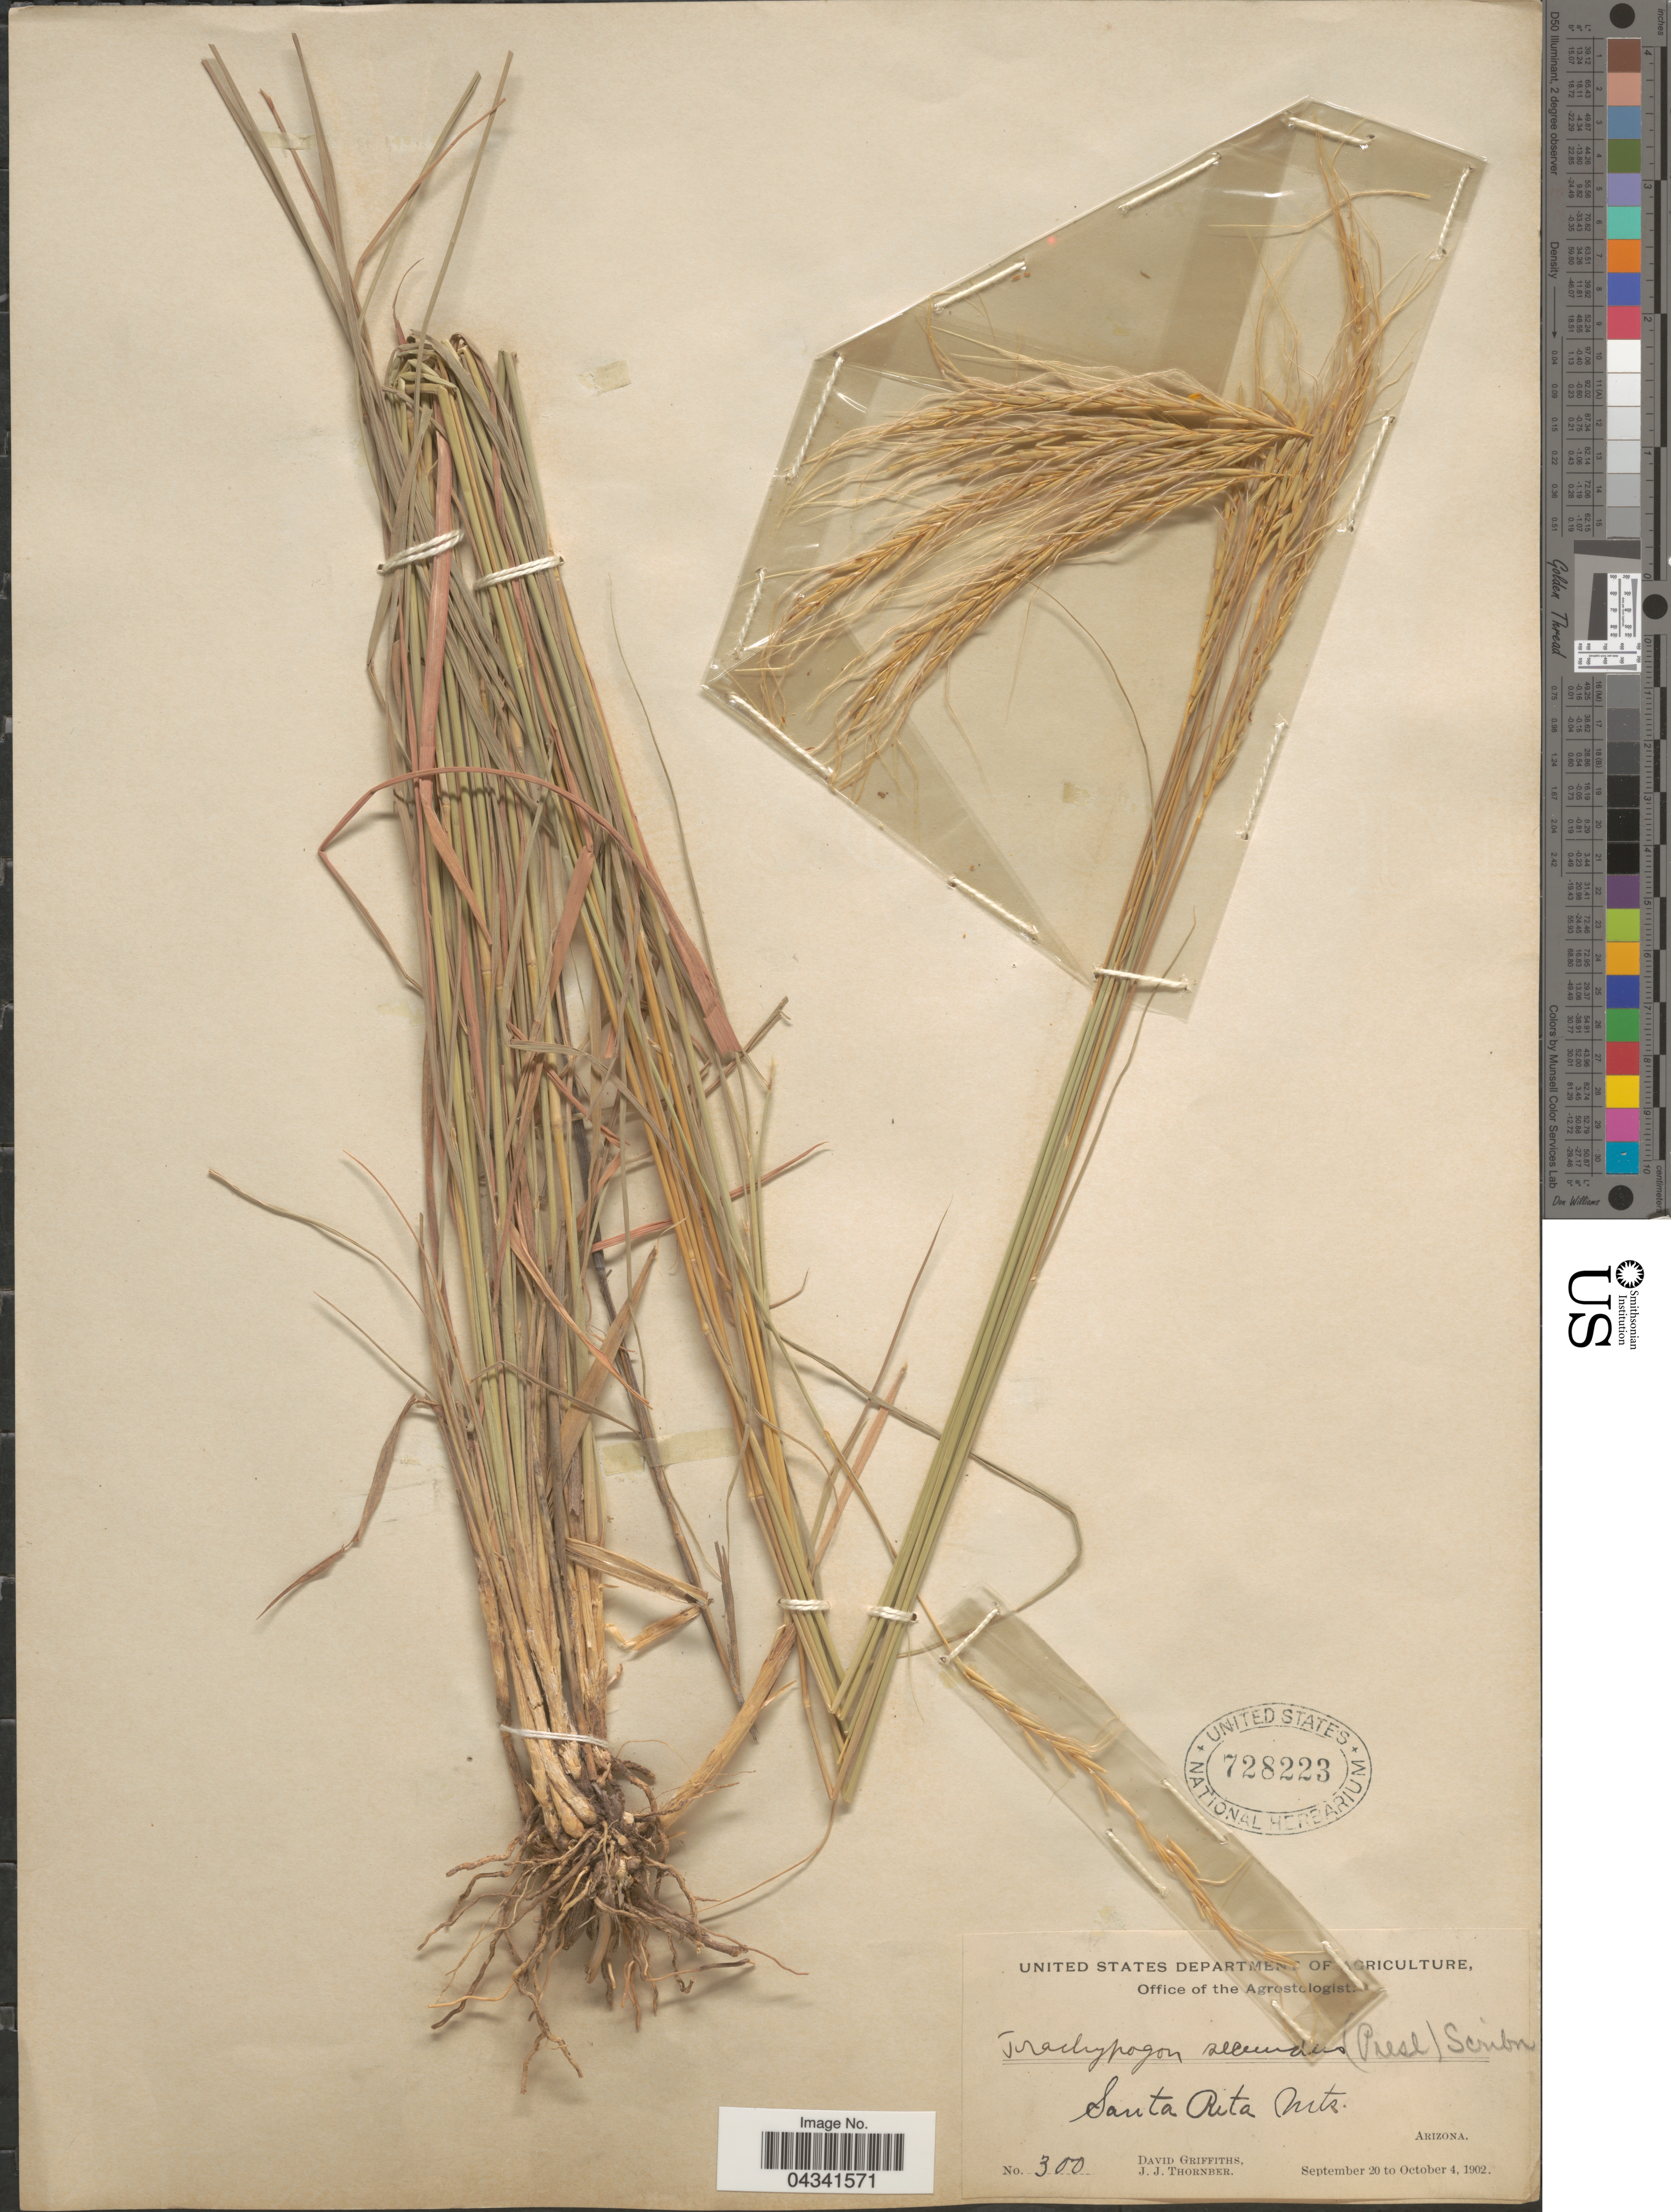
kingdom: Plantae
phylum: Tracheophyta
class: Liliopsida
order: Poales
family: Poaceae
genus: Trachypogon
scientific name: Trachypogon spicatus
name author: (L. f.) Kuntze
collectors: D. Griffiths & J. Thornber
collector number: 300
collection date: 1902-09-20/1902-10-04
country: United States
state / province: Arizona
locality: Santa Rita Mts.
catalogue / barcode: US 728223